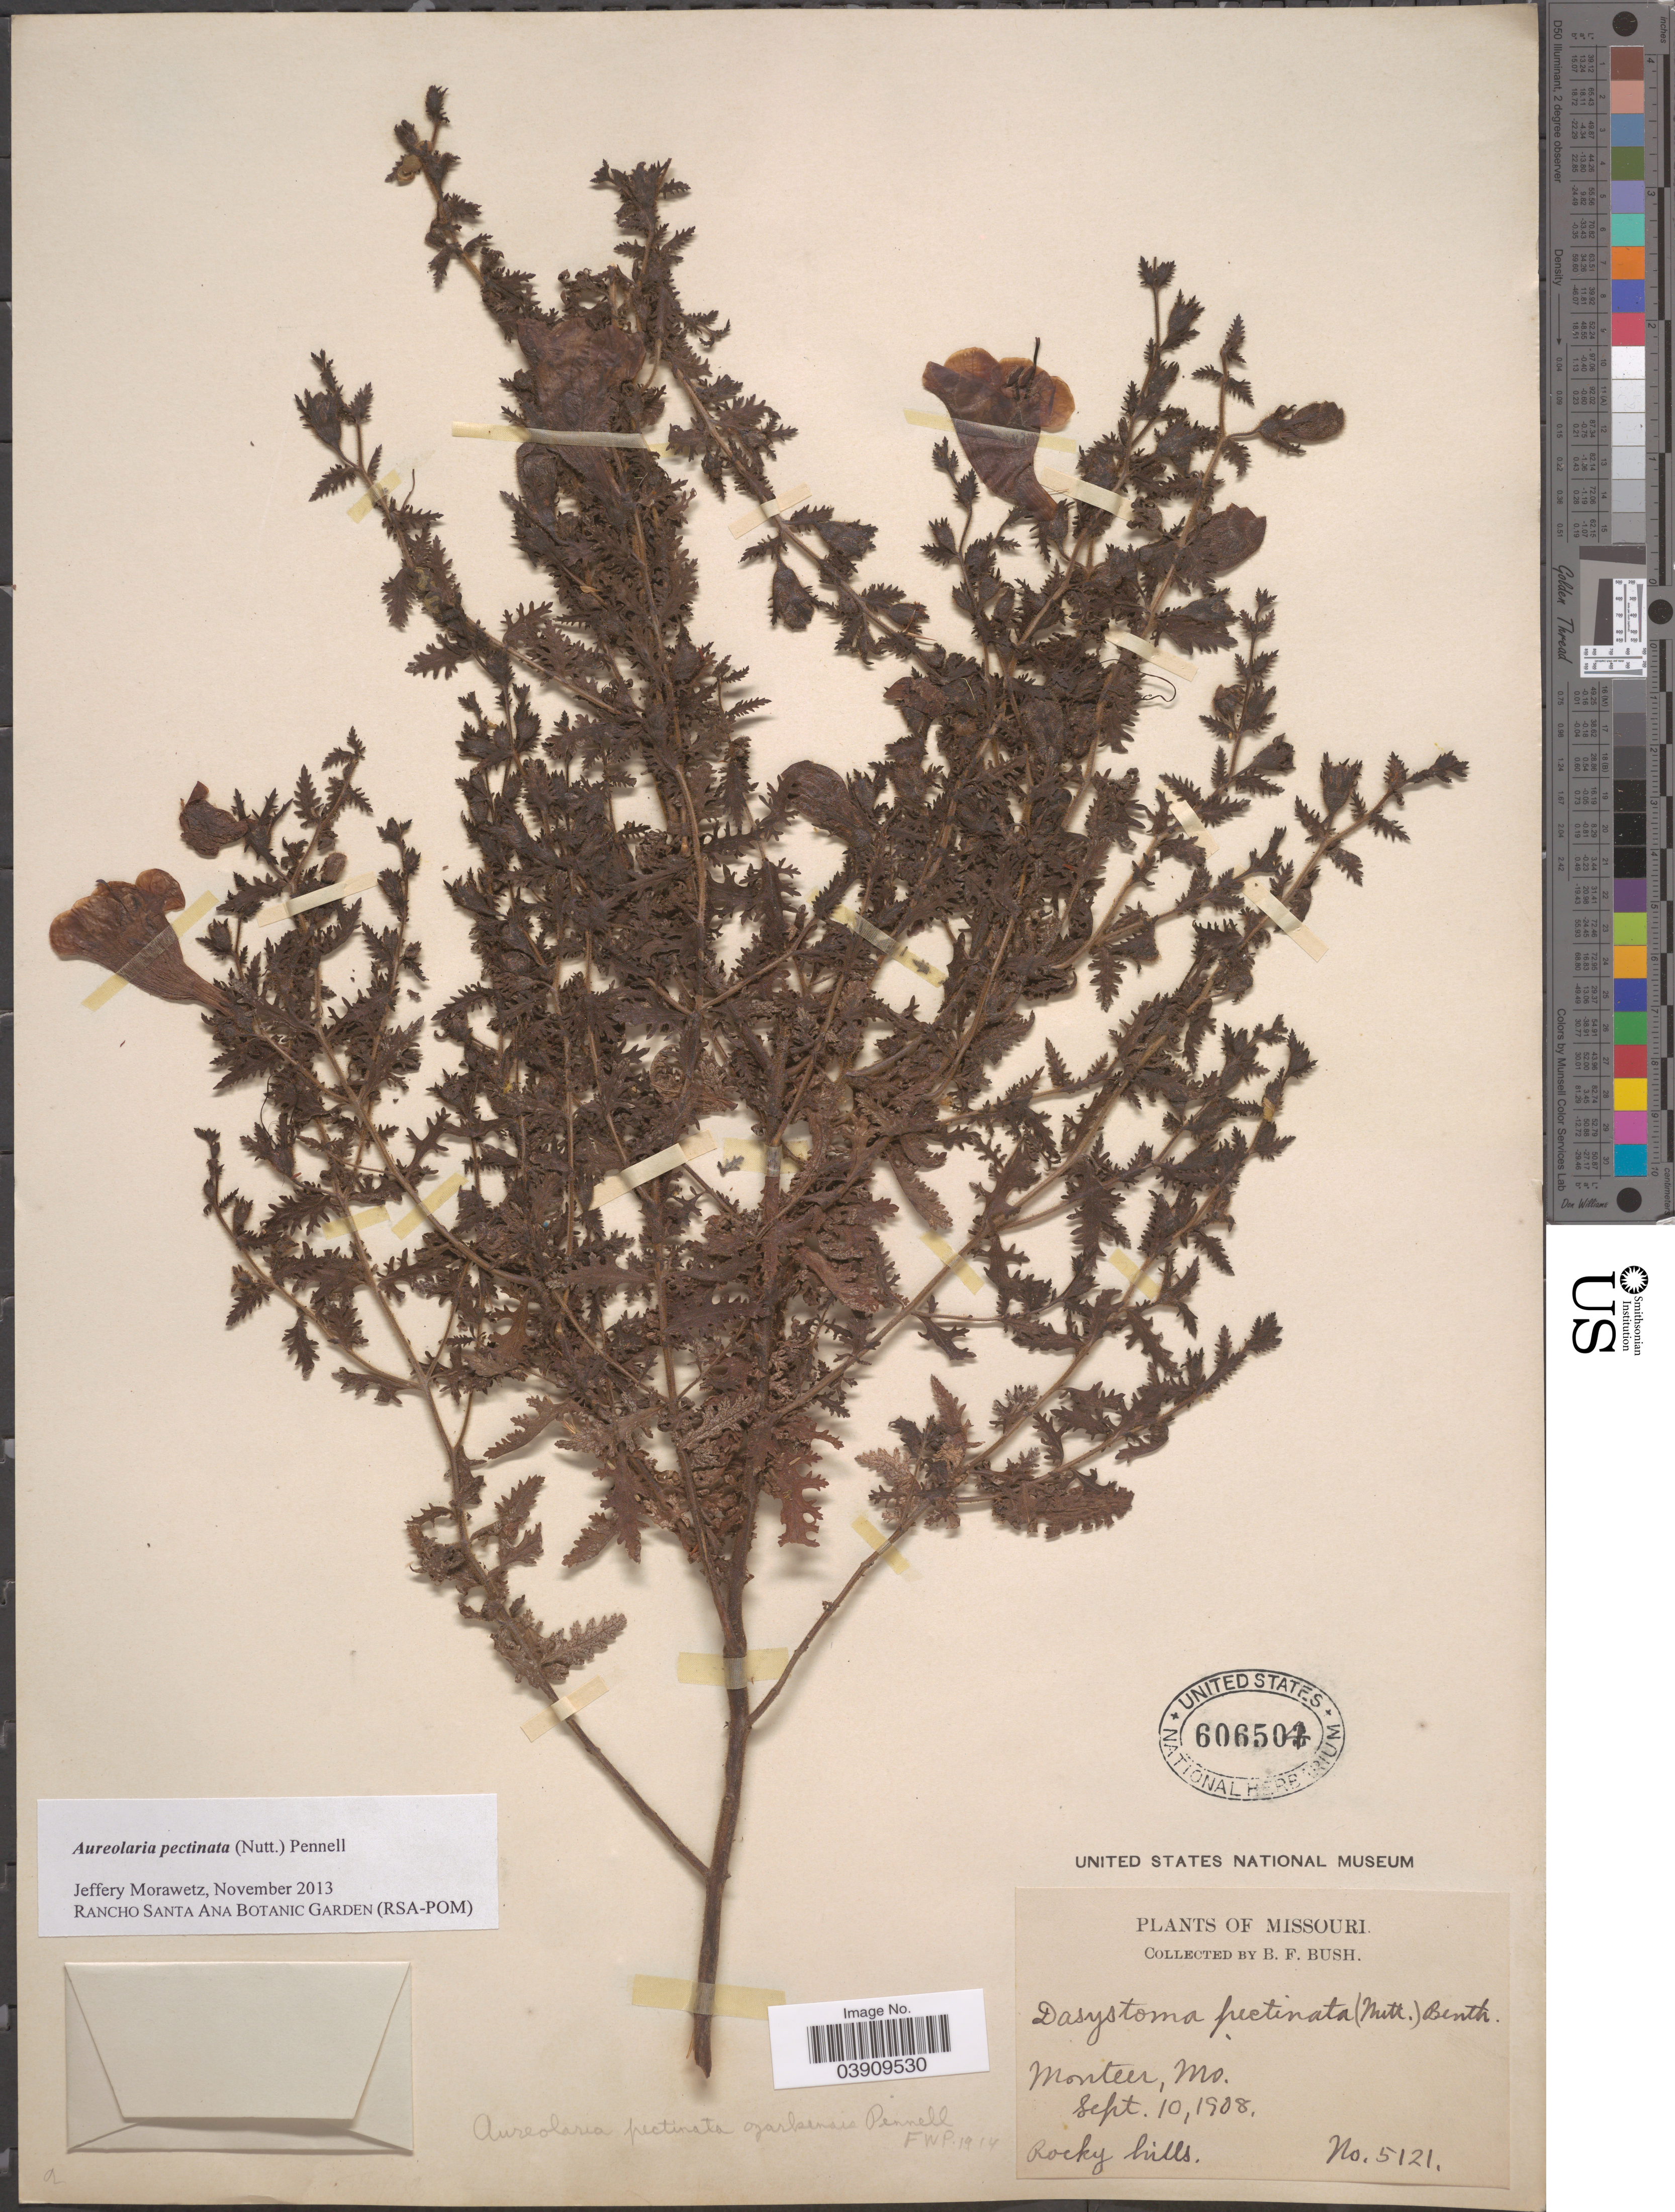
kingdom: Plantae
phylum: Tracheophyta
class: Magnoliopsida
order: Lamiales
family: Orobanchaceae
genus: Aureolaria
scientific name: Aureolaria pectinata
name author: (Nutt.) Pennell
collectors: B. F. Bush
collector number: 5121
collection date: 1908-09-10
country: United States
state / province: Missouri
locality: Monteer.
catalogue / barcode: US 606504